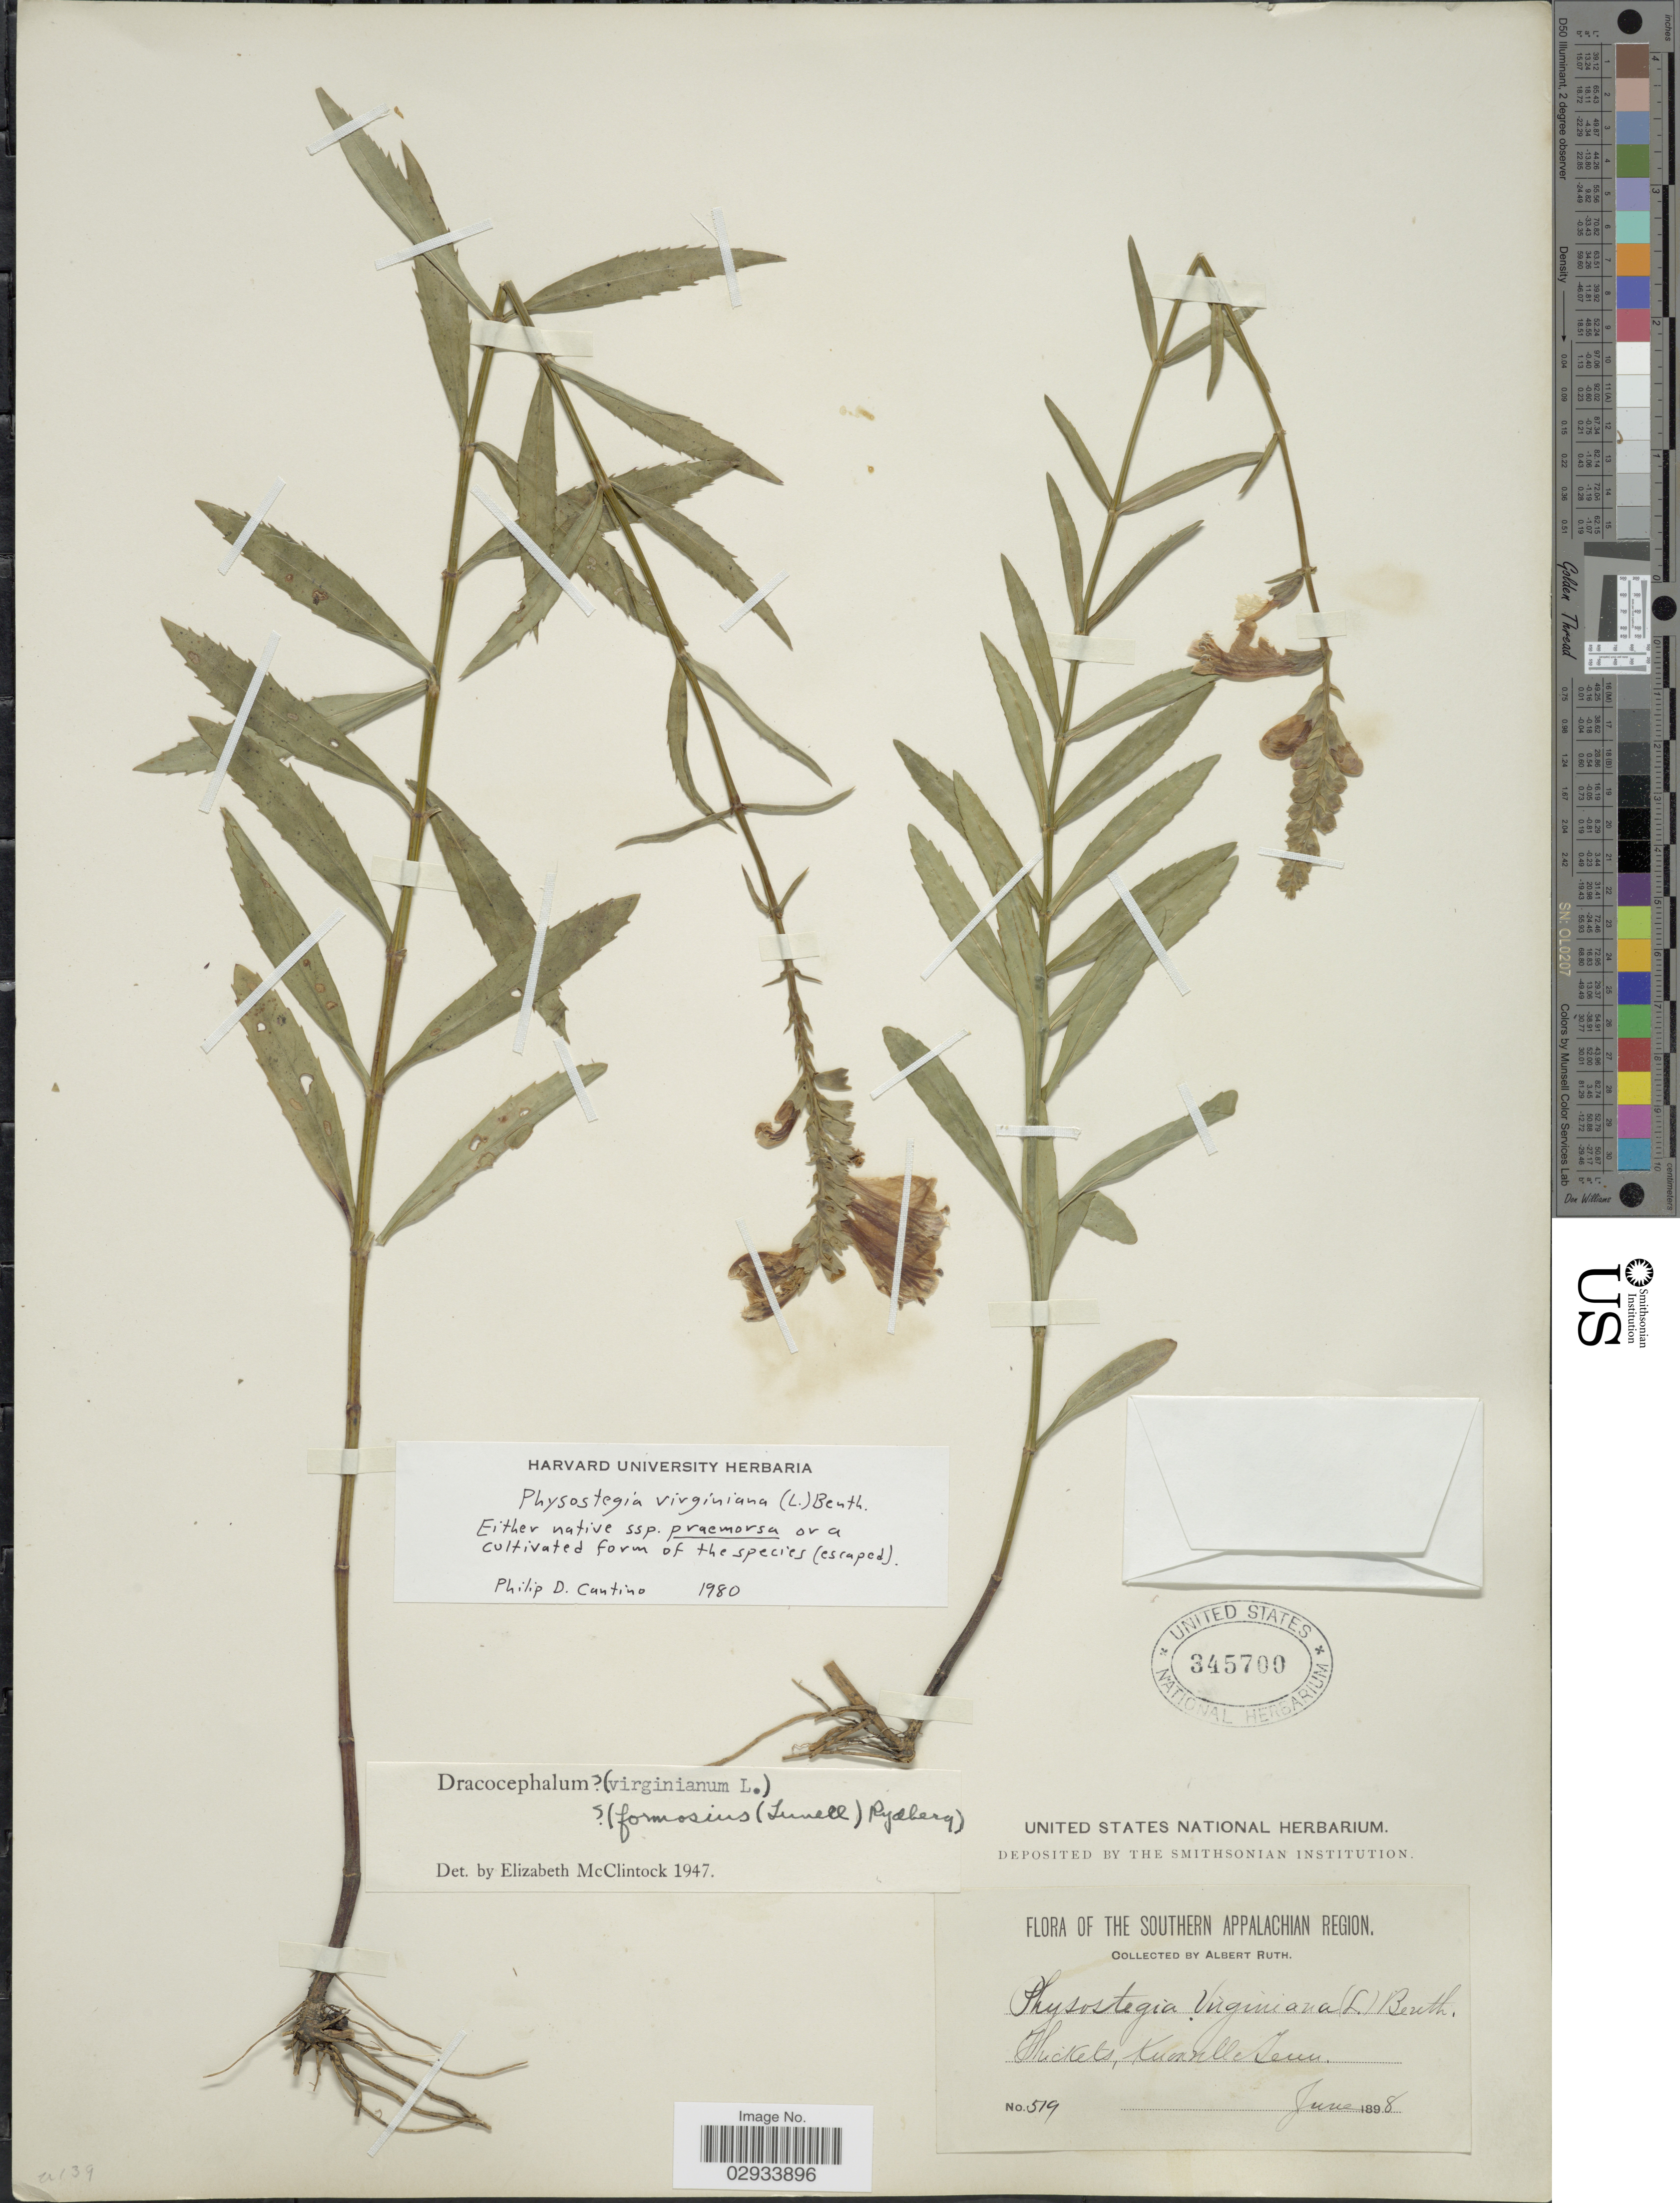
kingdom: Plantae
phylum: Tracheophyta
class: Magnoliopsida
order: Lamiales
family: Lamiaceae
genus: Physostegia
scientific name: Physostegia virginiana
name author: (L.) Benth.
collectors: A. Ruth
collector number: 519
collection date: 1898-06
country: United States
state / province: Tennessee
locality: The Southern Appalachian Region, Knoxville, Tenn.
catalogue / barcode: US 345700